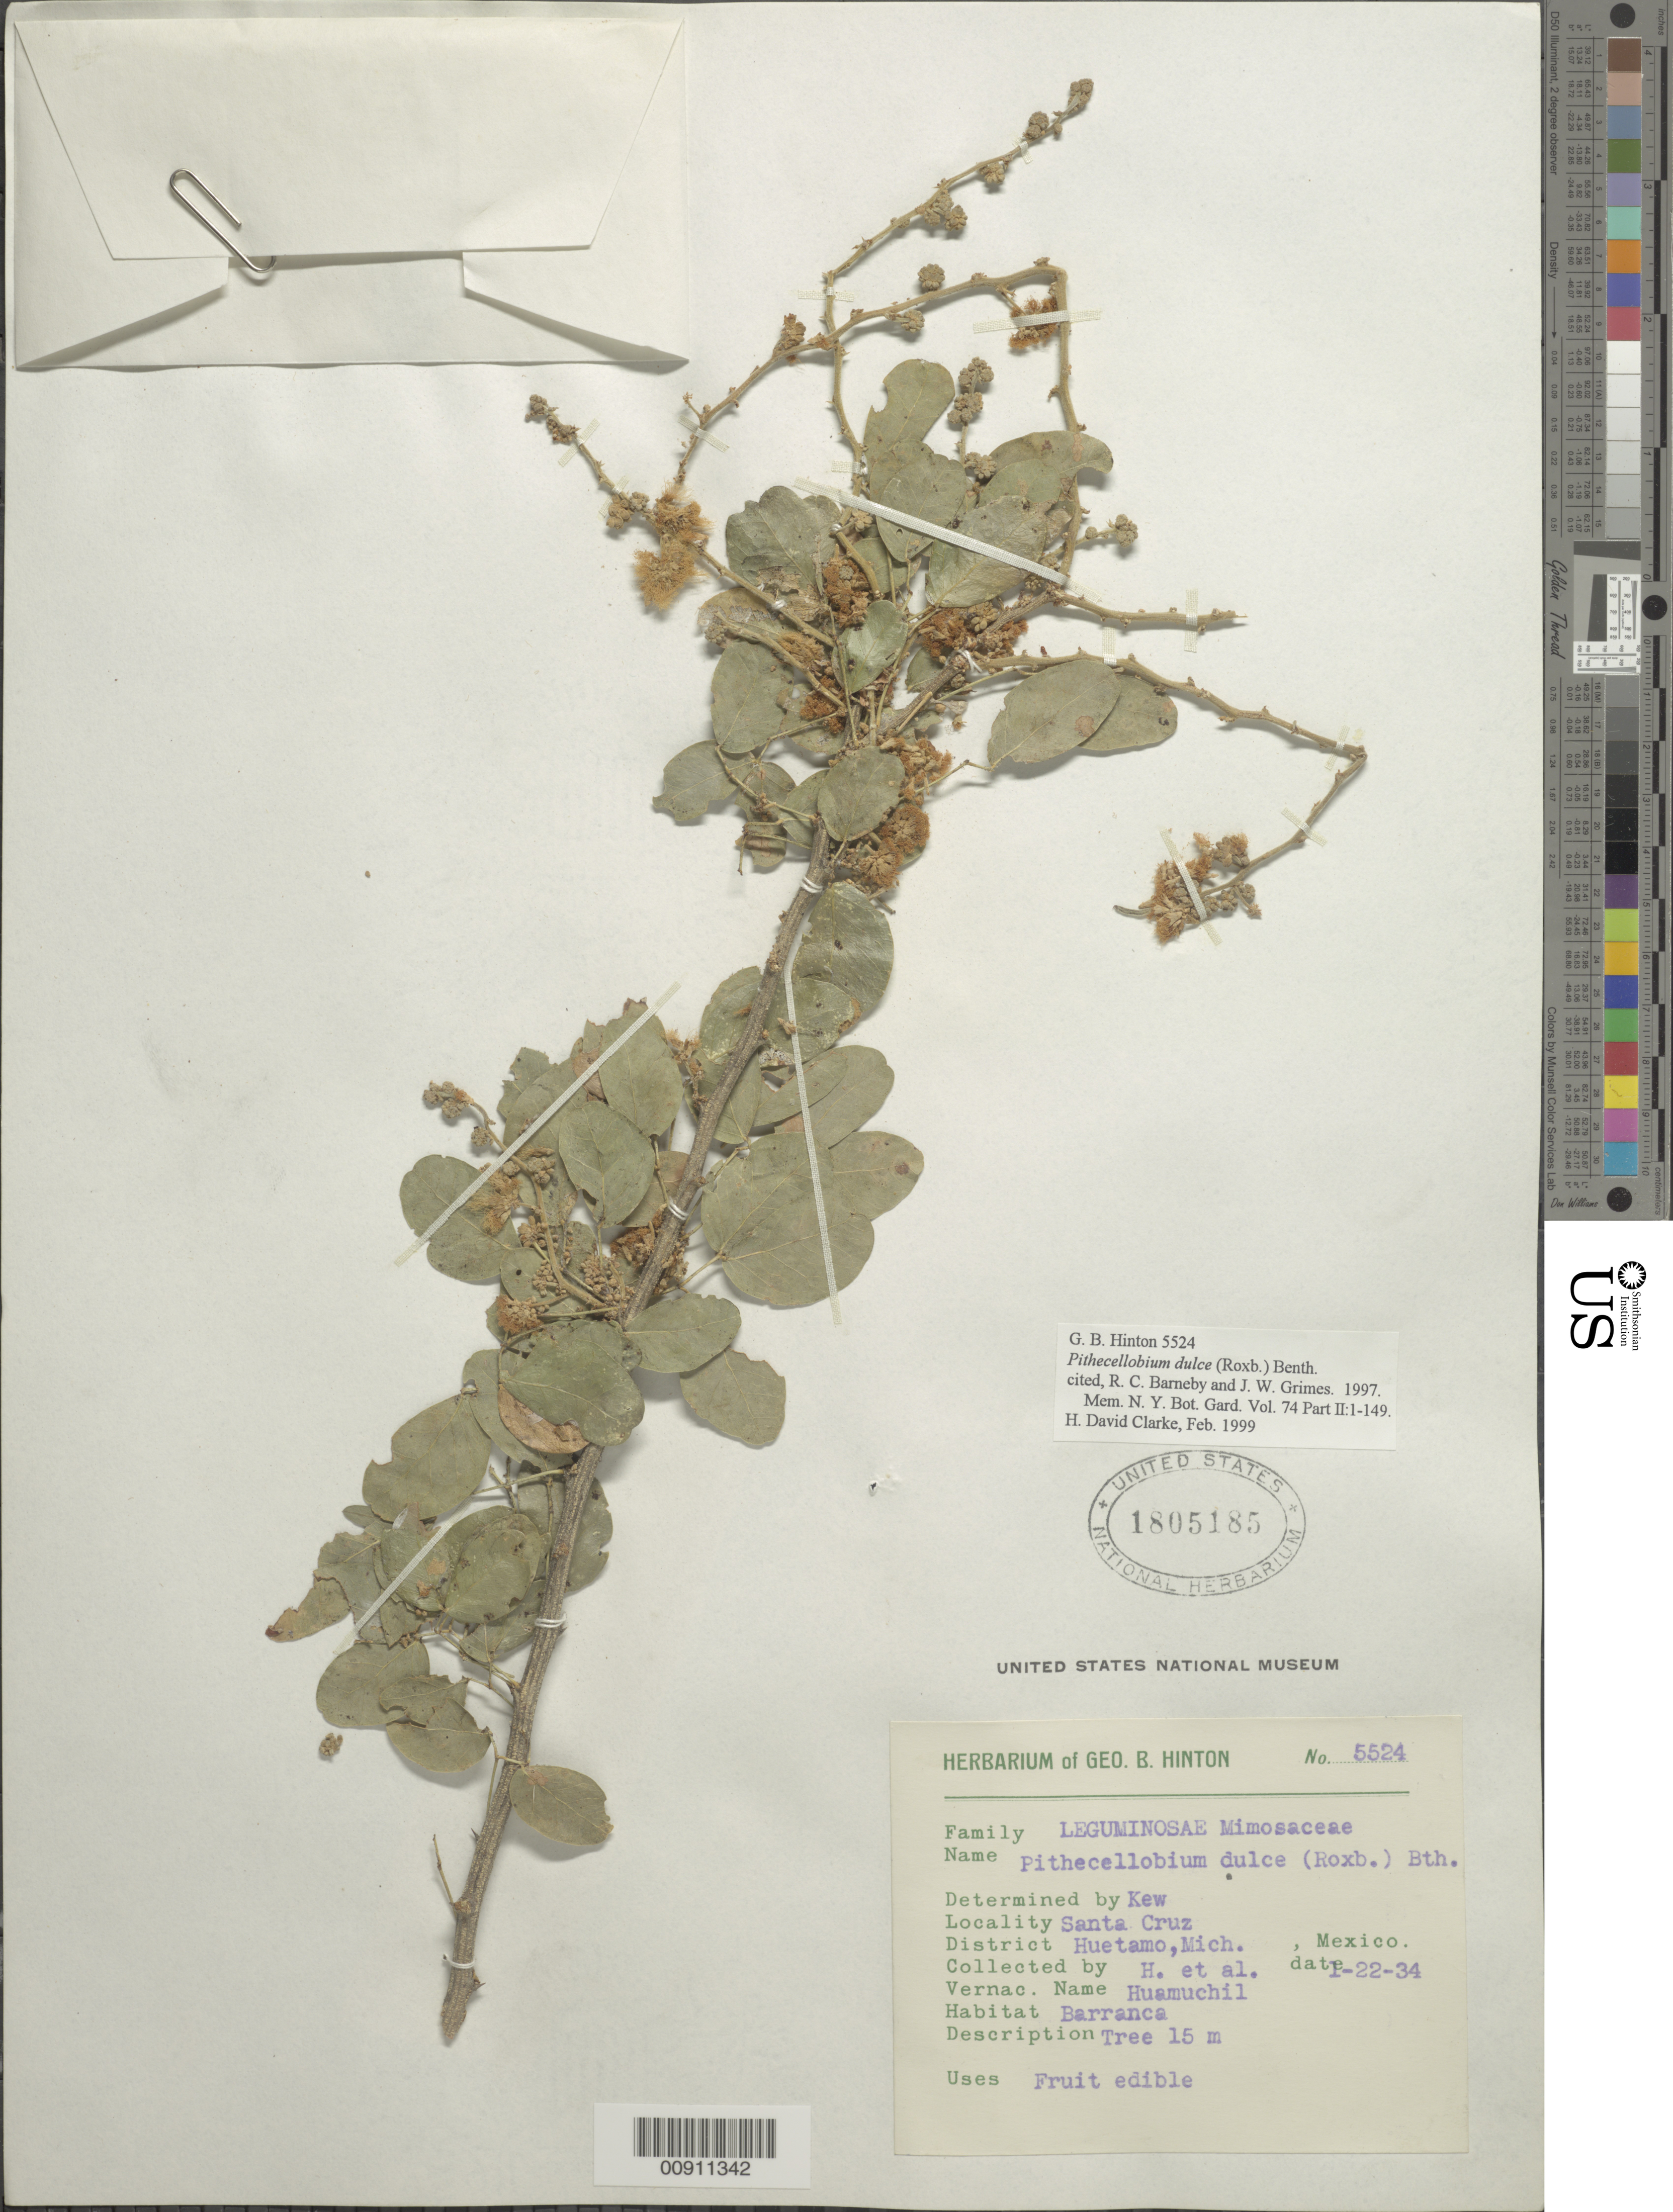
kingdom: Plantae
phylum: Tracheophyta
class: Magnoliopsida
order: Fabales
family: Fabaceae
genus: Pithecellobium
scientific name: Pithecellobium dulce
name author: (Roxb.) Benth.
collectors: G. B. Hinton & et al.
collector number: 5524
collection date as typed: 22 Jan 1934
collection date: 1934-01-22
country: Mexico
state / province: Michoacán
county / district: Huetamo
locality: Santa Cruz, District Huetamo, Michoacán.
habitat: Barranca.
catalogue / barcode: US 1805185